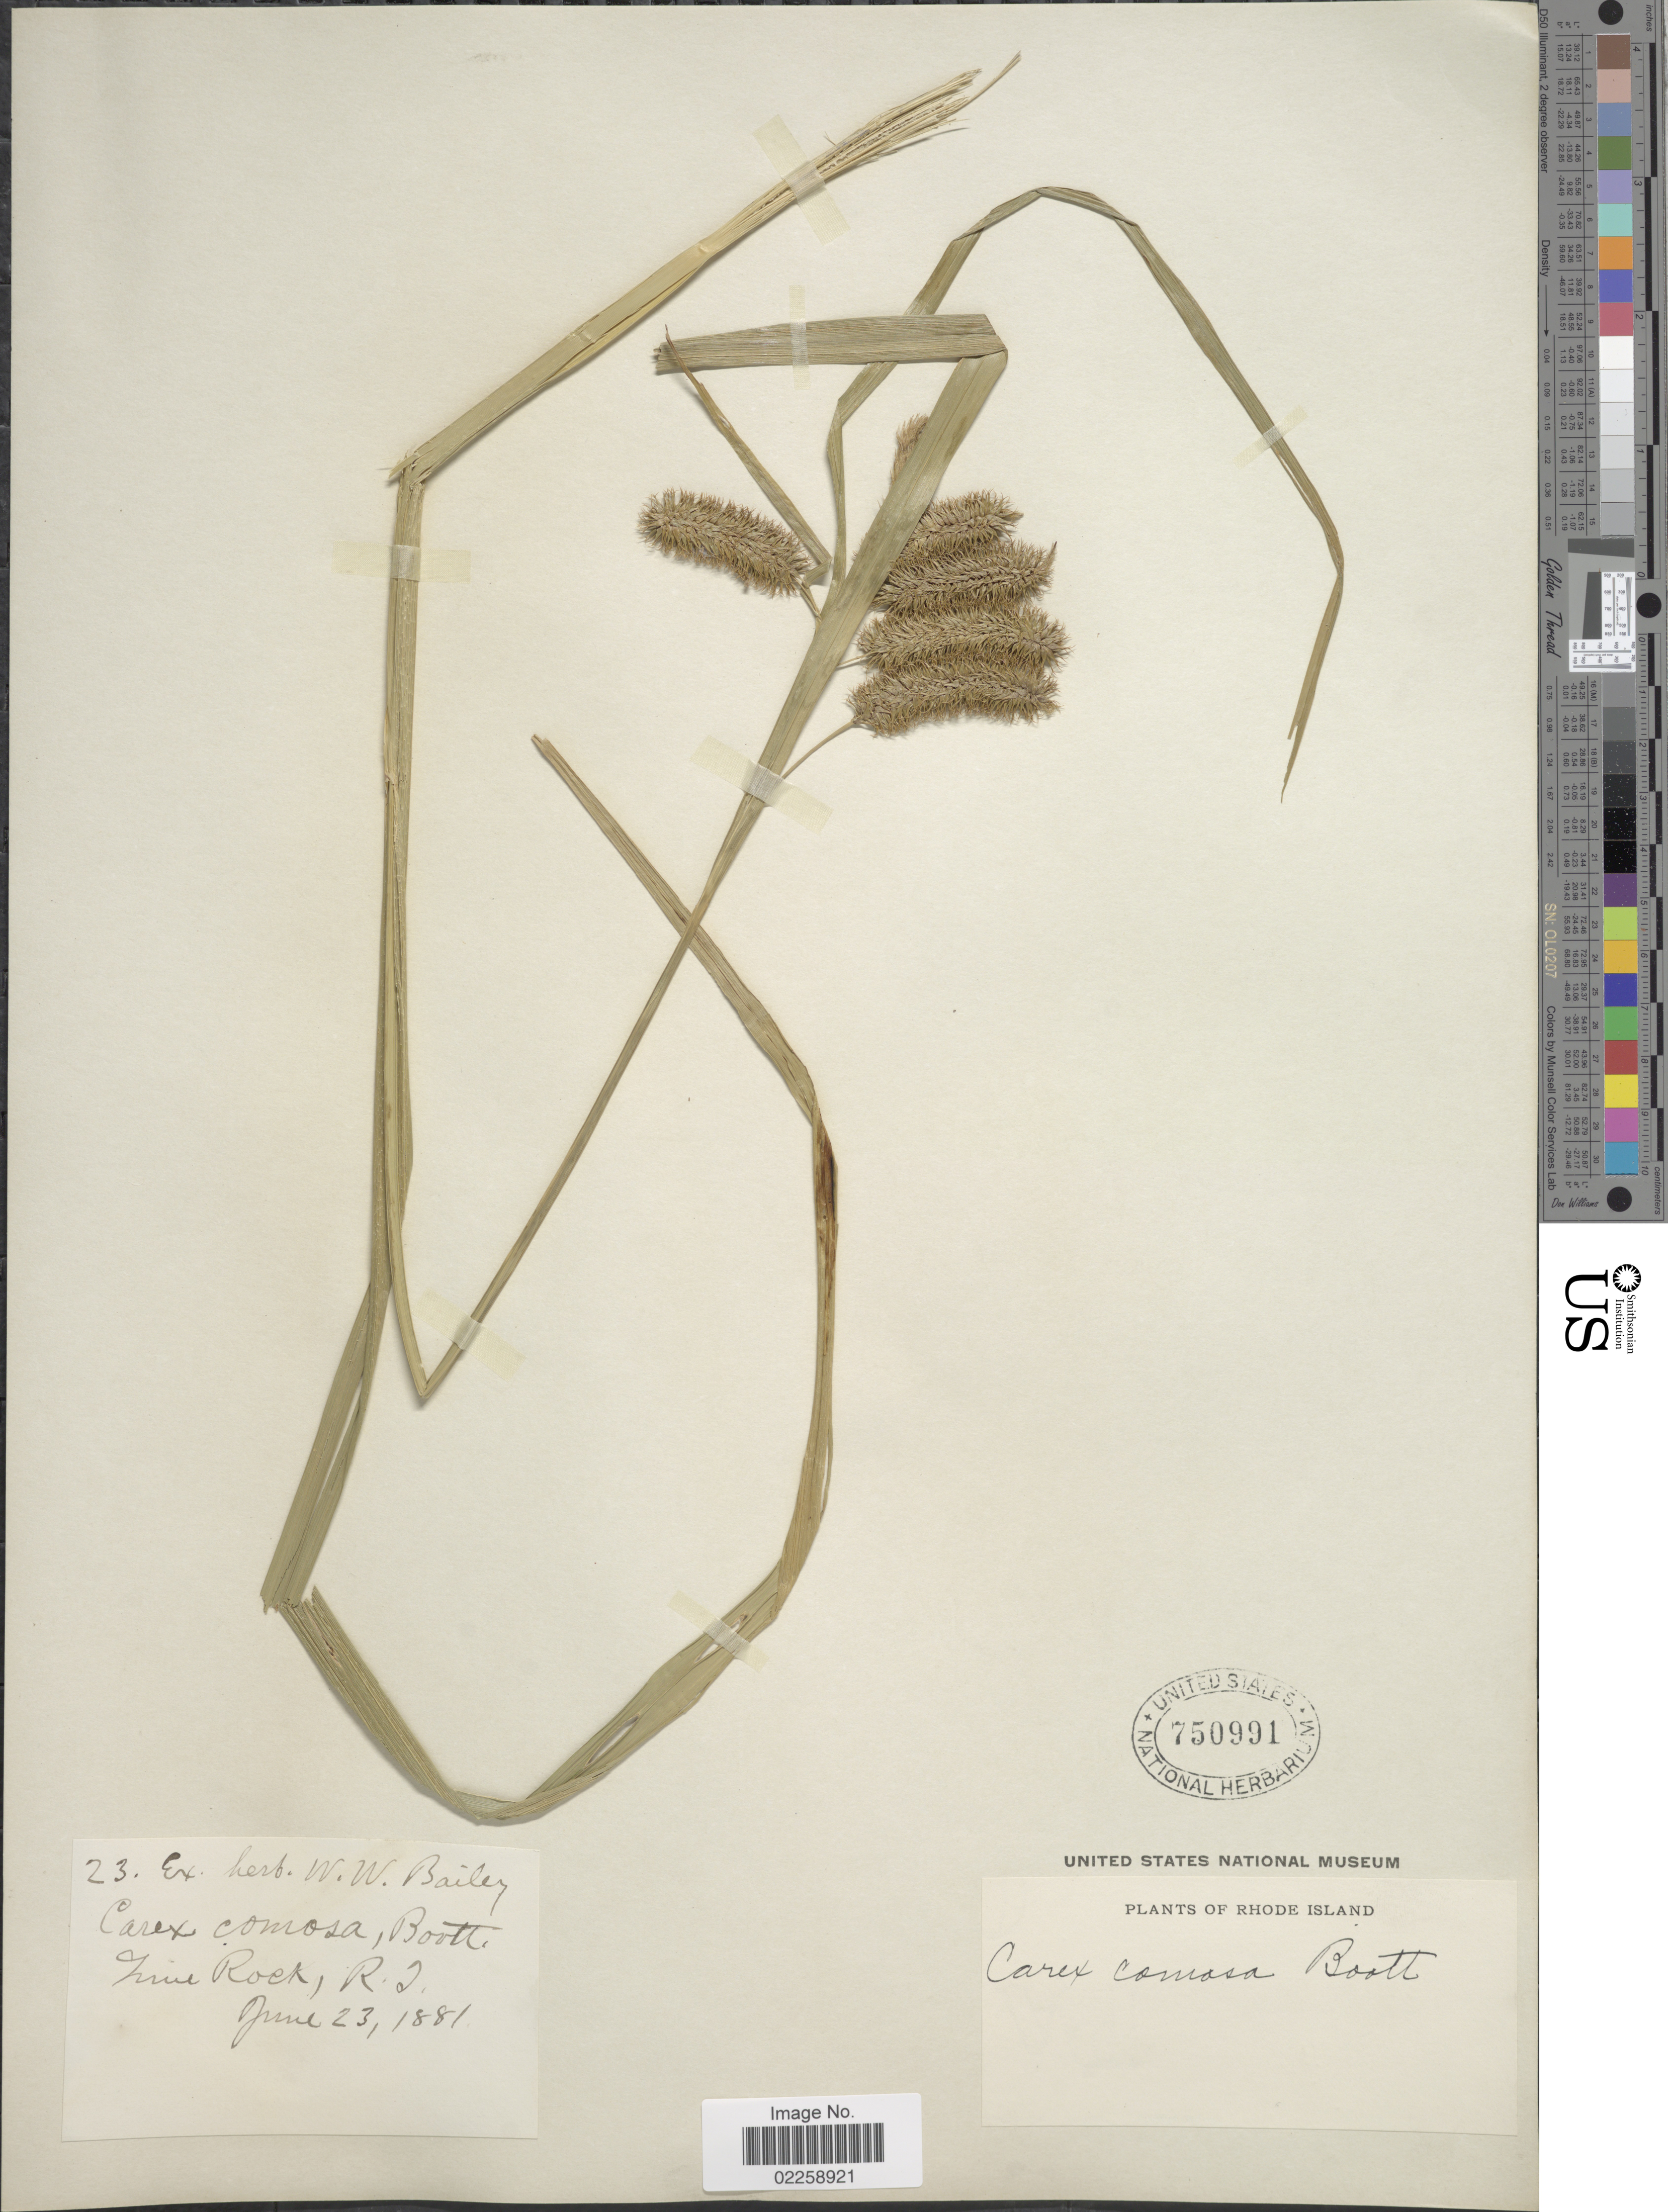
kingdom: Plantae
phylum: Tracheophyta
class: Liliopsida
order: Poales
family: Cyperaceae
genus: Carex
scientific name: Carex comosa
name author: Boott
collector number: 23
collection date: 1881-06-23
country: United States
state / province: Rhode Island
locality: Lime Rock.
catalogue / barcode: US 750991